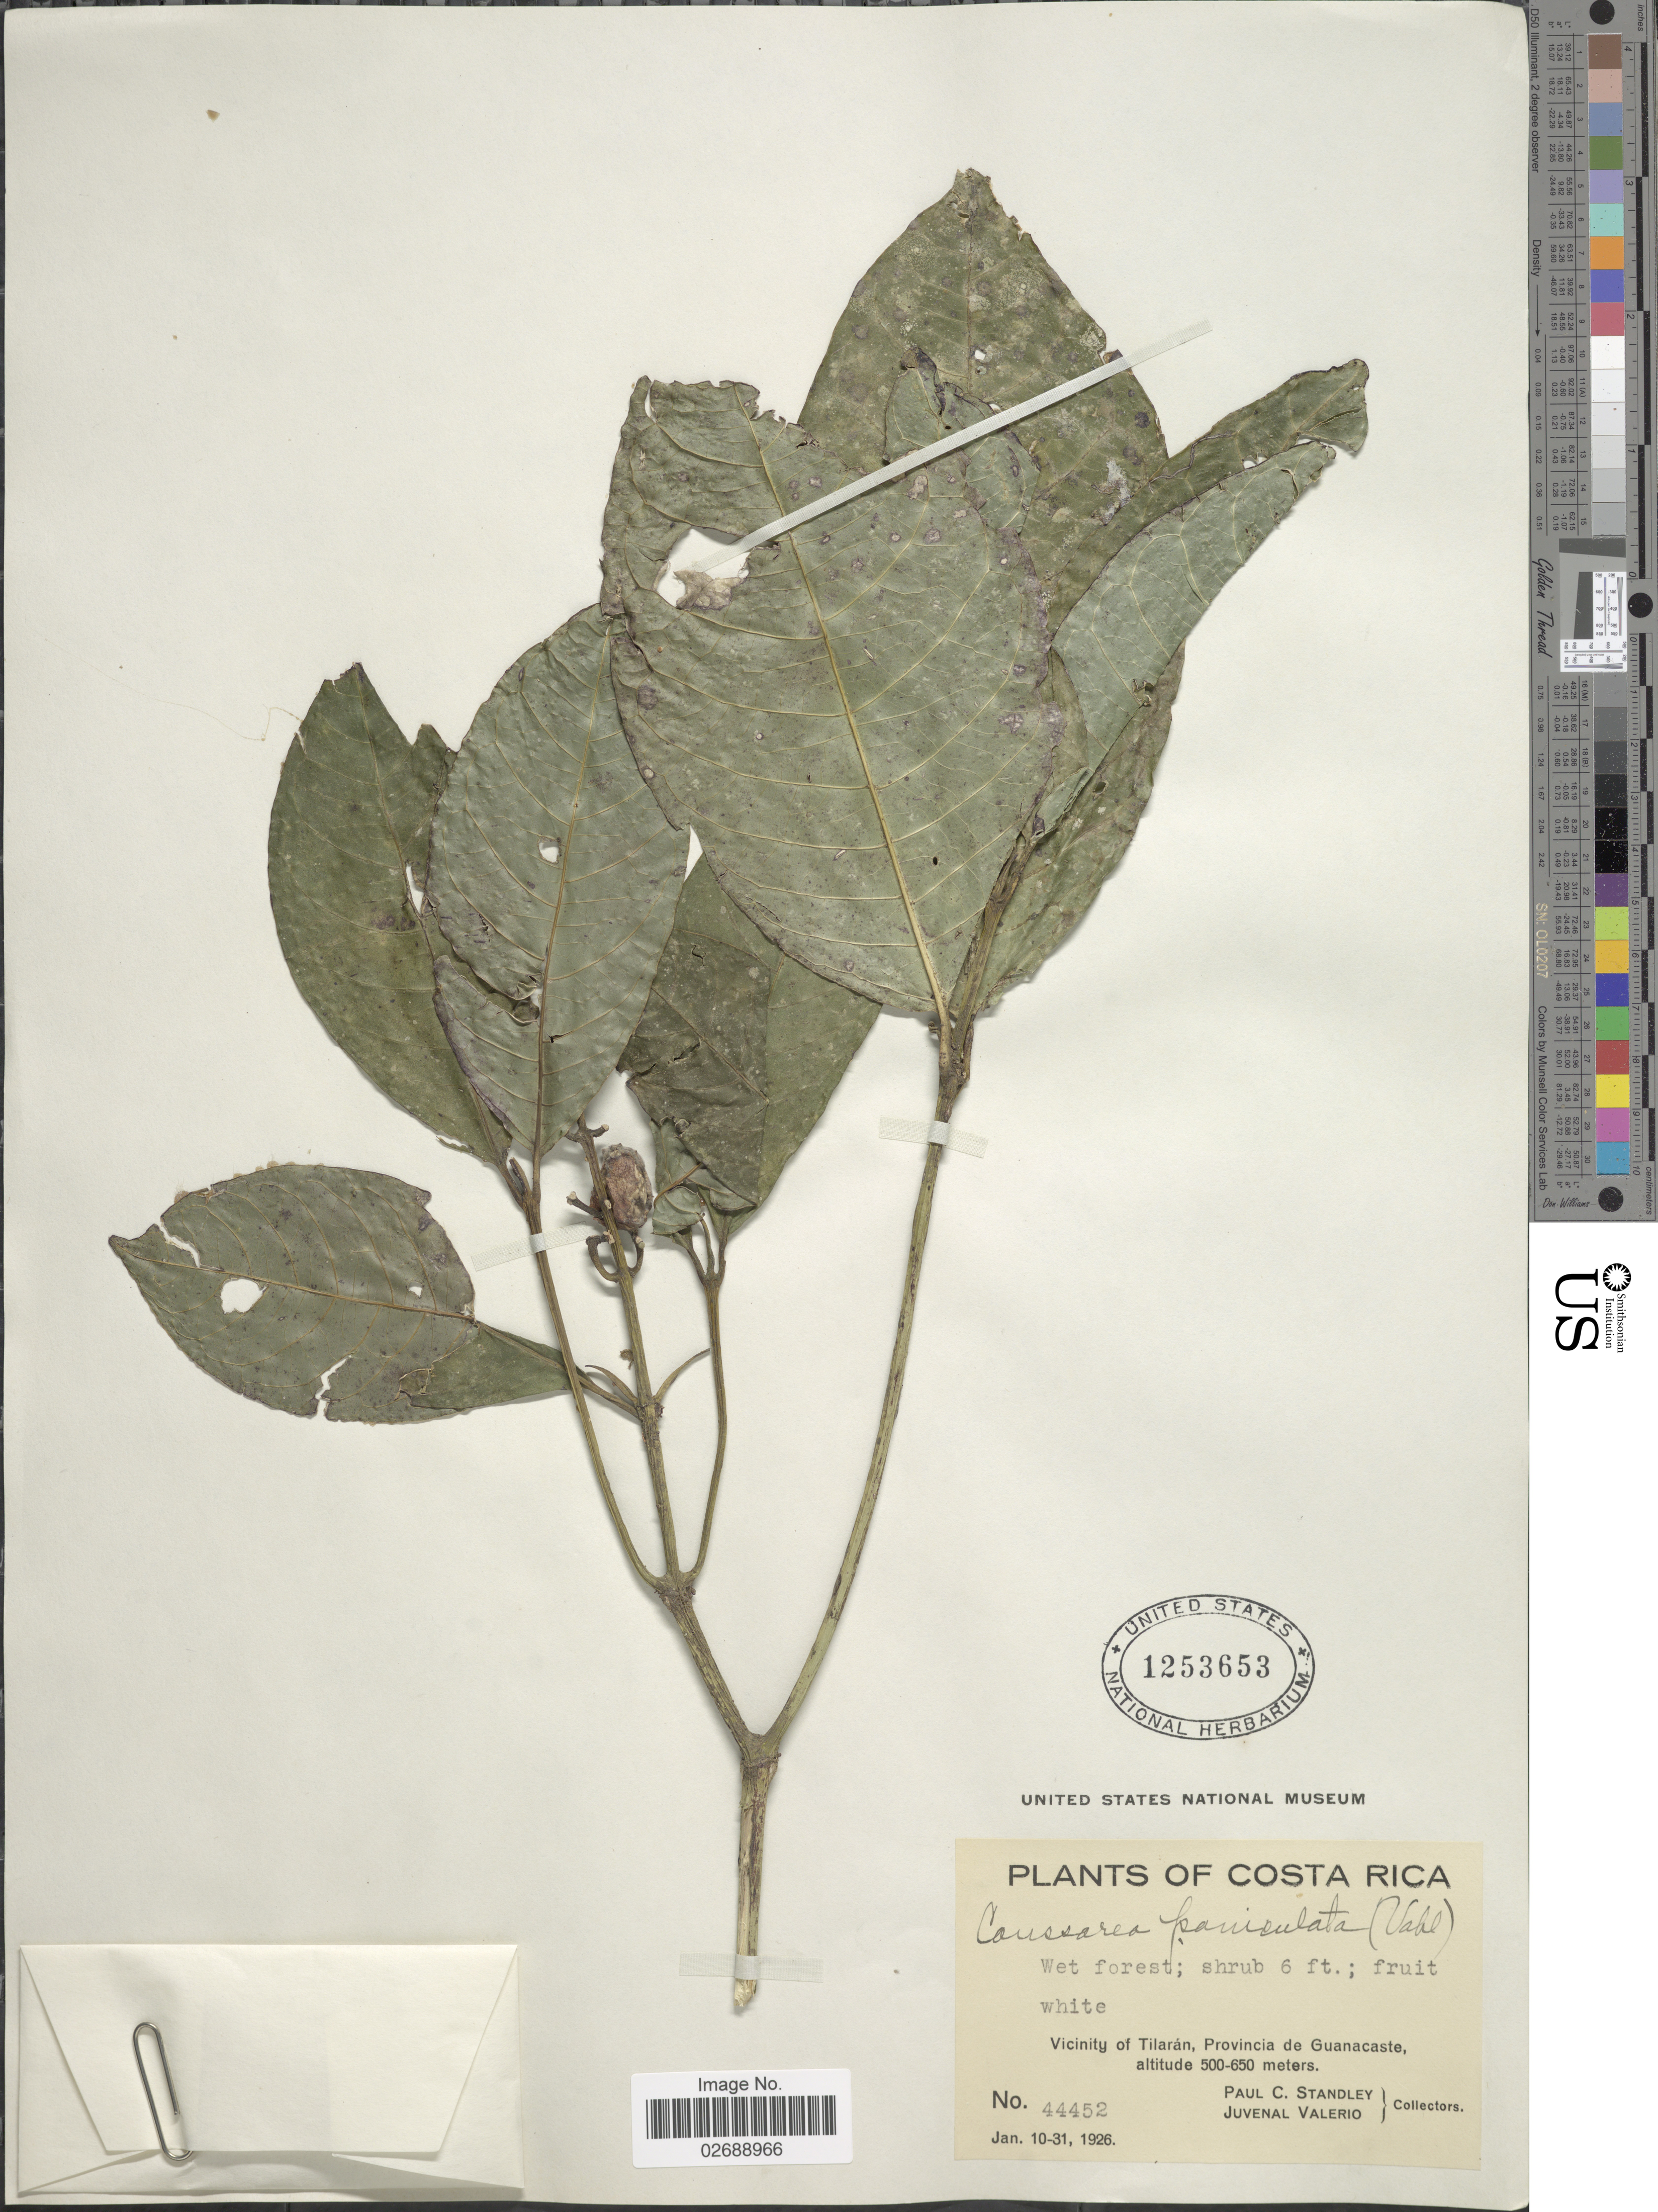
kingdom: Plantae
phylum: Tracheophyta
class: Magnoliopsida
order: Gentianales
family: Rubiaceae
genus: Coussarea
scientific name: Coussarea austin-smithii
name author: Standl.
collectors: P. C. Standley & J. Valerio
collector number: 44452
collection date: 1926-01-10/1926-01-31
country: Costa Rica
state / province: Guanacaste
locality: Vicinity of Tilaran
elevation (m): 500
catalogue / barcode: US 1253653